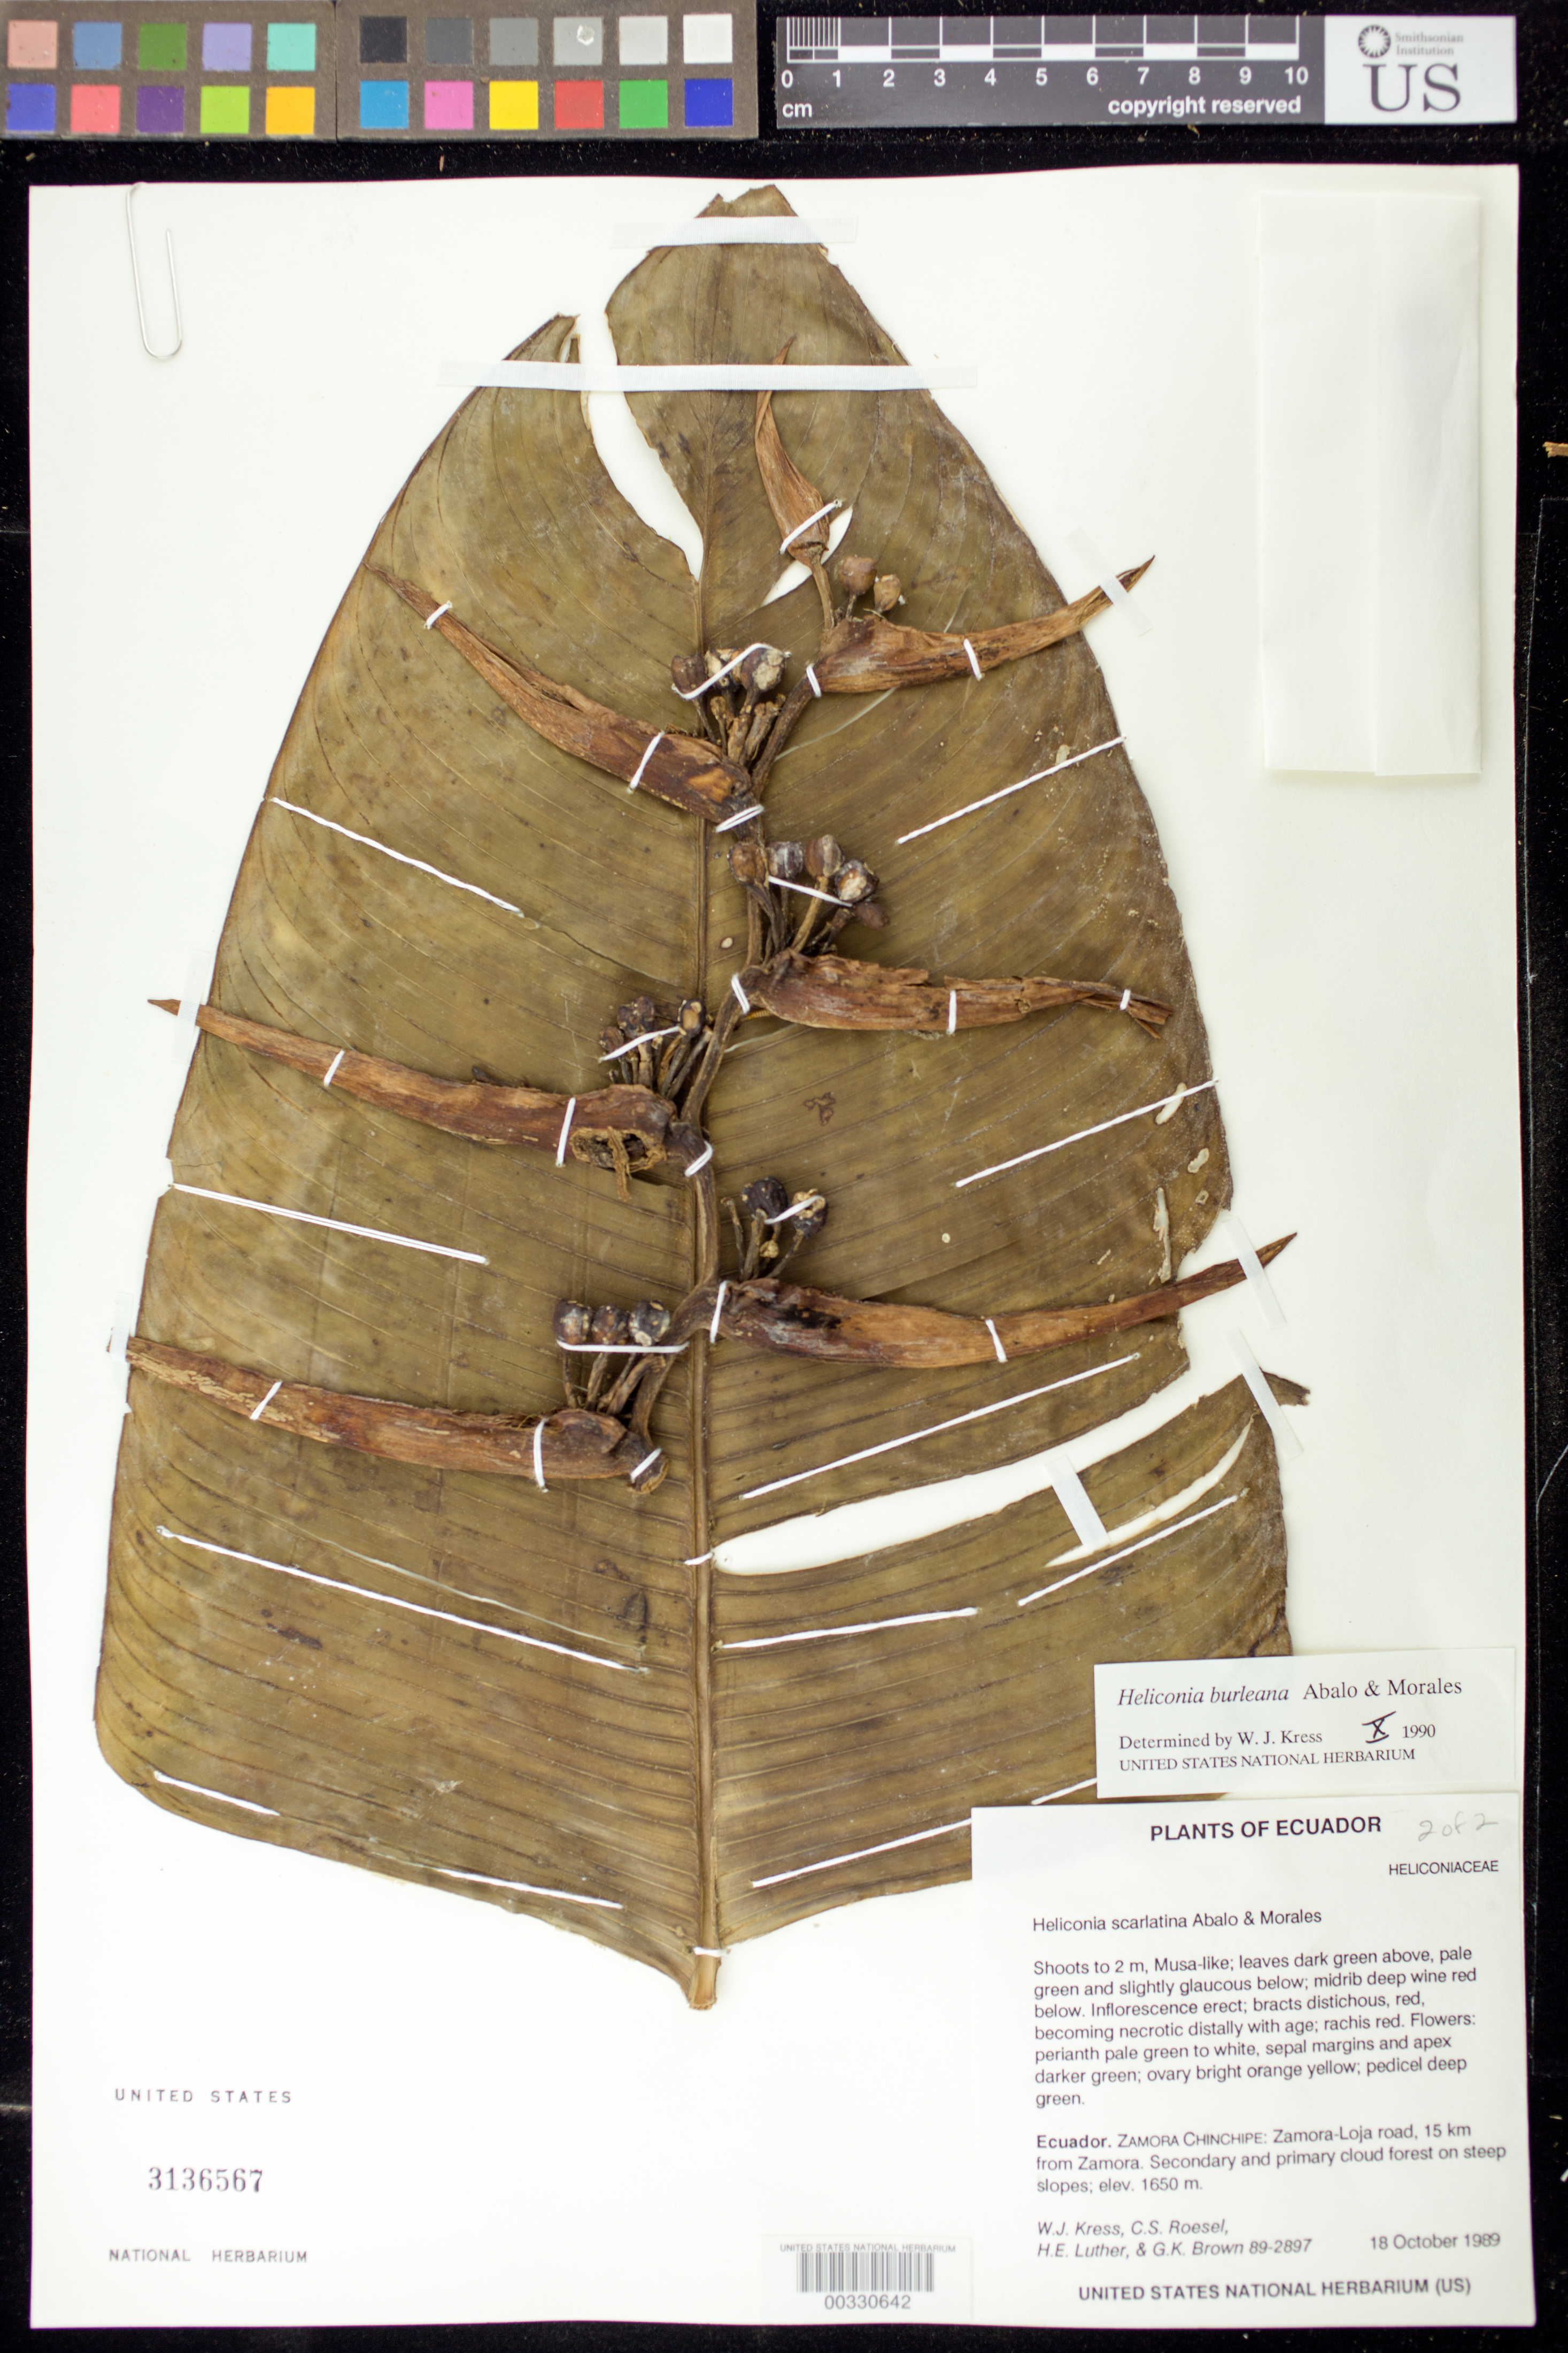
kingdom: Plantae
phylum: Tracheophyta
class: Liliopsida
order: Zingiberales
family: Heliconiaceae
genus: Heliconia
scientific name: Heliconia burleana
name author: Abalo & G. Morales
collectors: W. J. Kress, C. S. Roesel, Harry E. Luther & G. K. Brown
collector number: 89-2897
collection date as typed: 18 Oct 1989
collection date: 1989-10-18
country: Ecuador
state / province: Zamora-Chinchipe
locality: Zamora-Loja road, 15 km from Zamora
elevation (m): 1650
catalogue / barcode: US 3136567